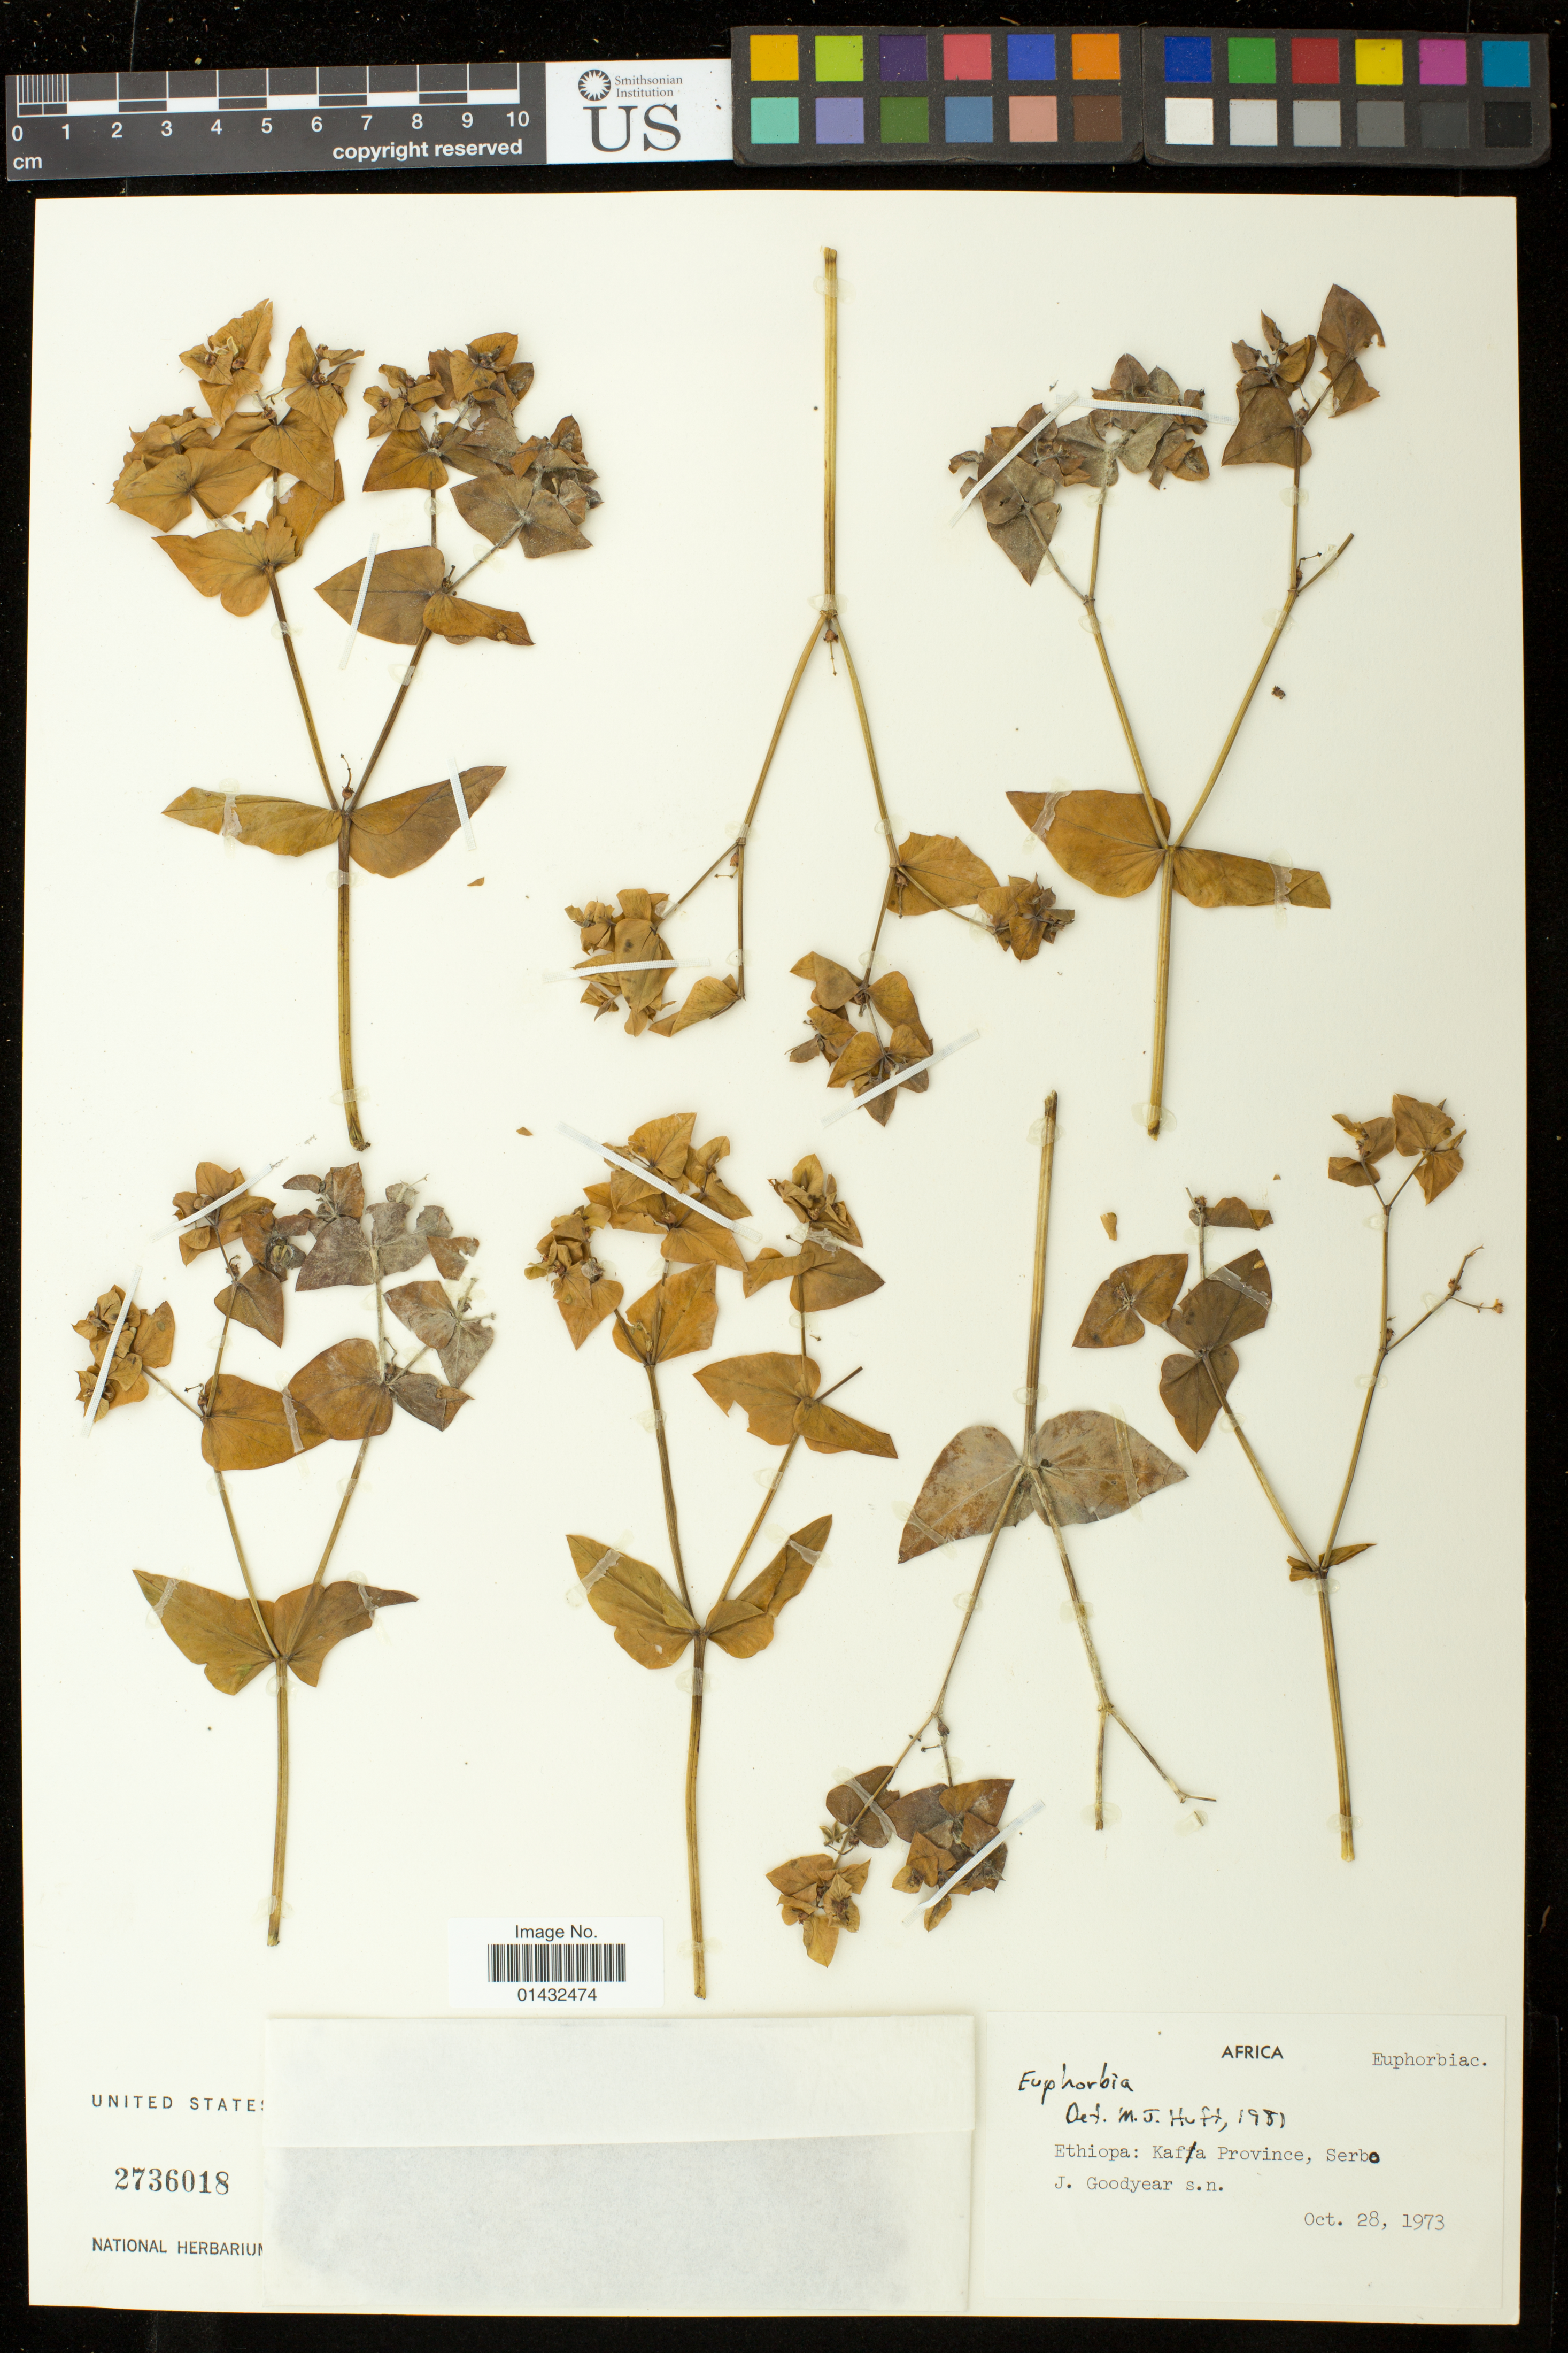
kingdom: Plantae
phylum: Tracheophyta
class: Magnoliopsida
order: Malpighiales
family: Euphorbiaceae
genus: Euphorbia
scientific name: Euphorbia sp.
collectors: J. Goodyear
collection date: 1973-10-28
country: Ethiopia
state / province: Oromiya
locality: Kafa Province, Serbo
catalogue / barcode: US 2736018